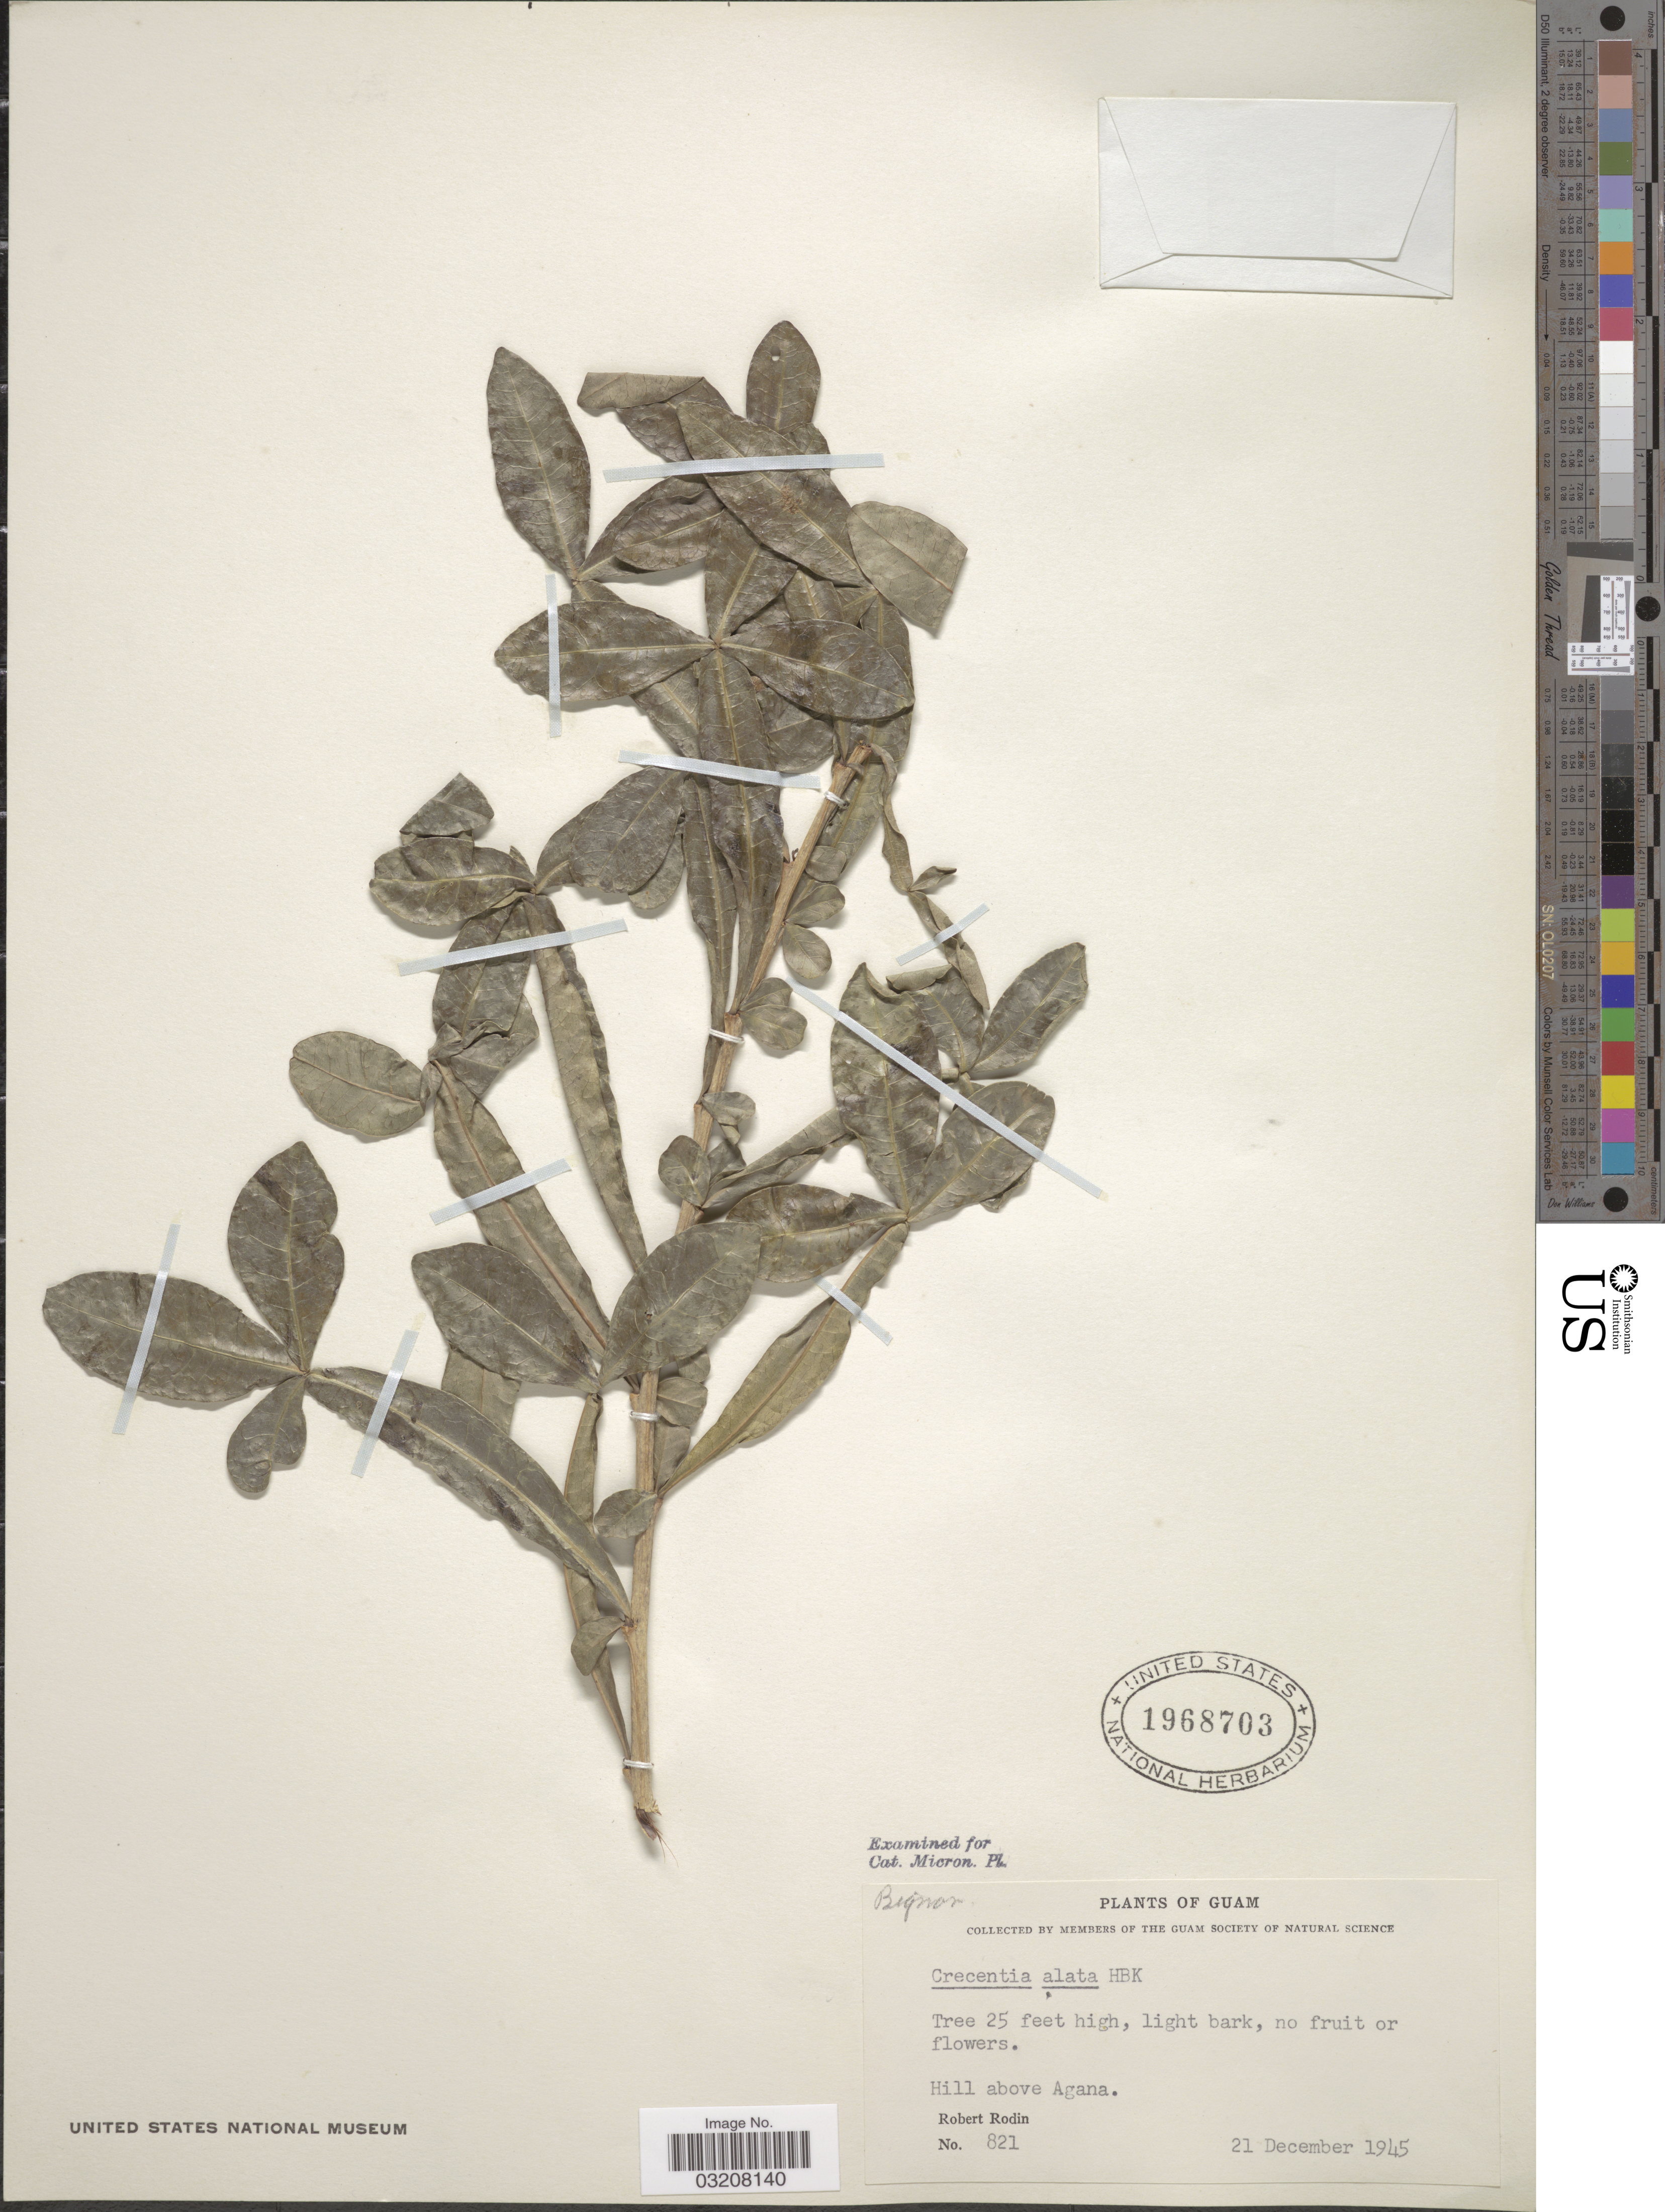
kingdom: Plantae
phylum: Tracheophyta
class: Magnoliopsida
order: Lamiales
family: Bignoniaceae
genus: Crescentia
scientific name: Crescentia alata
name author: Kunth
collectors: R. Rodin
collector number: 821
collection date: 1945-12-21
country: Guam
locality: Hill above Agana.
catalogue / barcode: US 1968703